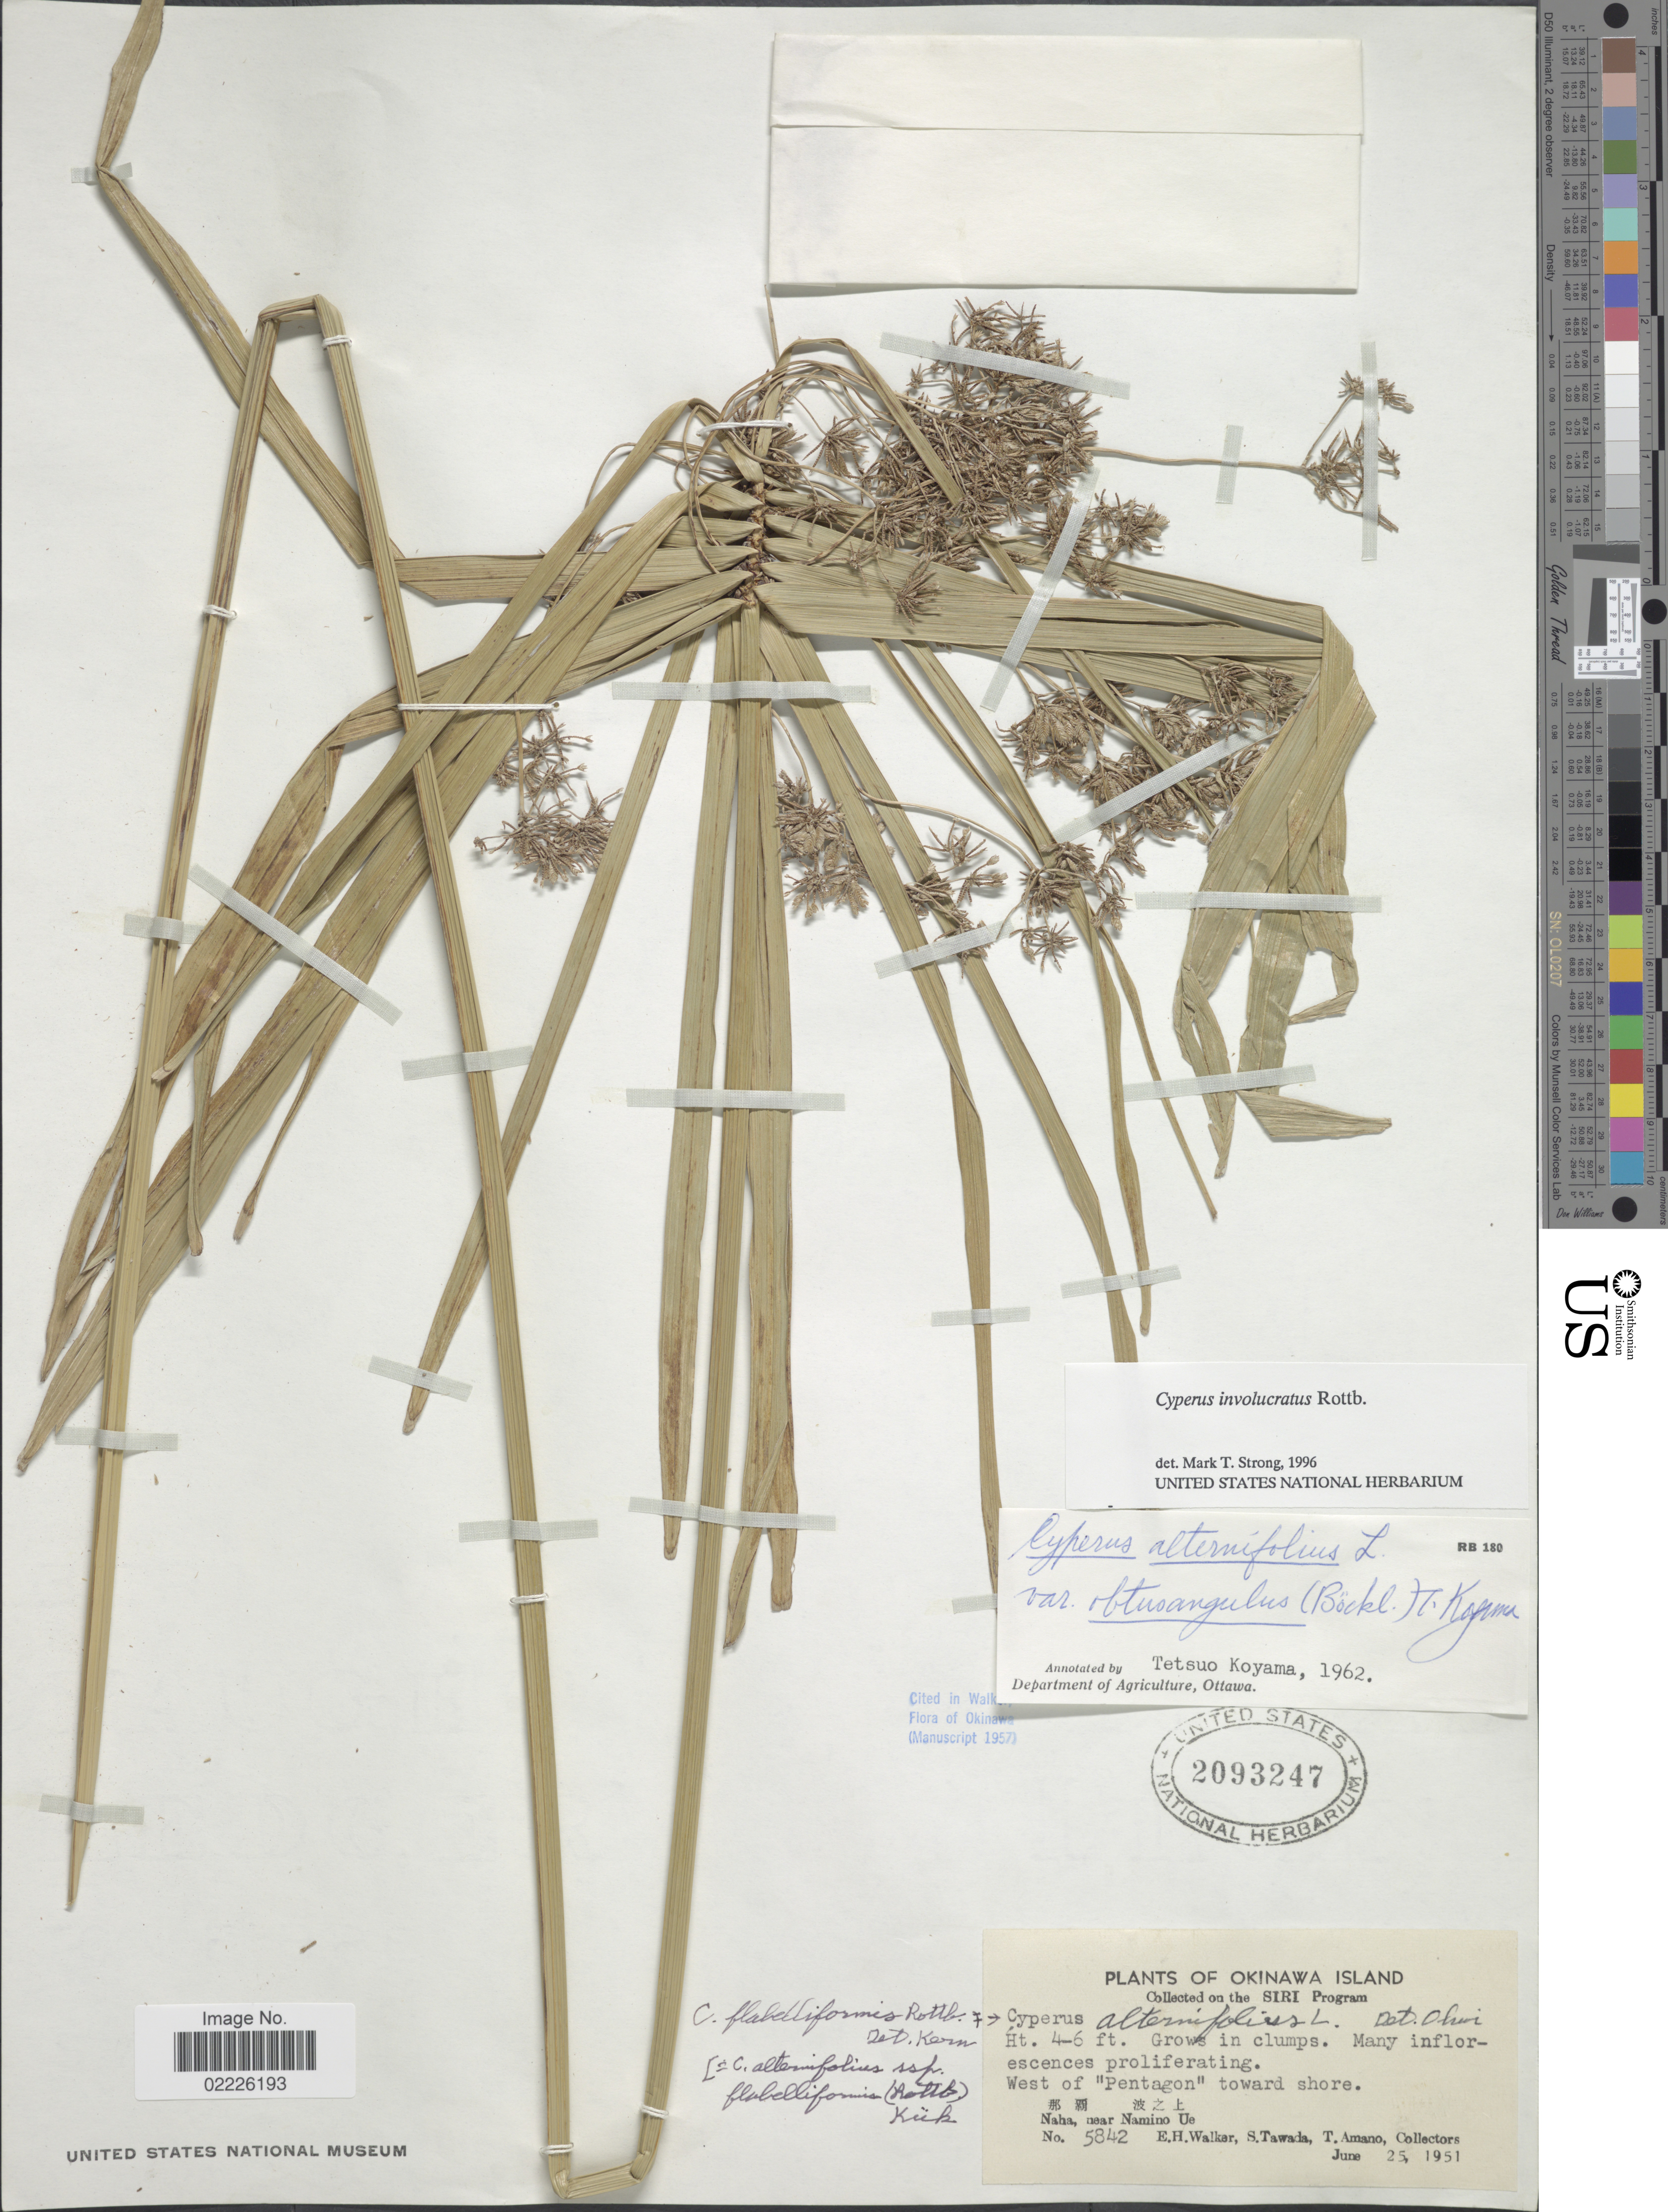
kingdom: Plantae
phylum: Tracheophyta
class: Liliopsida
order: Poales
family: Cyperaceae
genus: Cyperus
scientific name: Cyperus involucratus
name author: Rottb.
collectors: E. H. Walker, S. Tawada & T. Amano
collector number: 5842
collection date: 1951-06-25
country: Japan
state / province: Okinawa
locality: Okinawa Island, Naha, near Namino Ue. West of "Pentagon"toward shore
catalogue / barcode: US 2093247